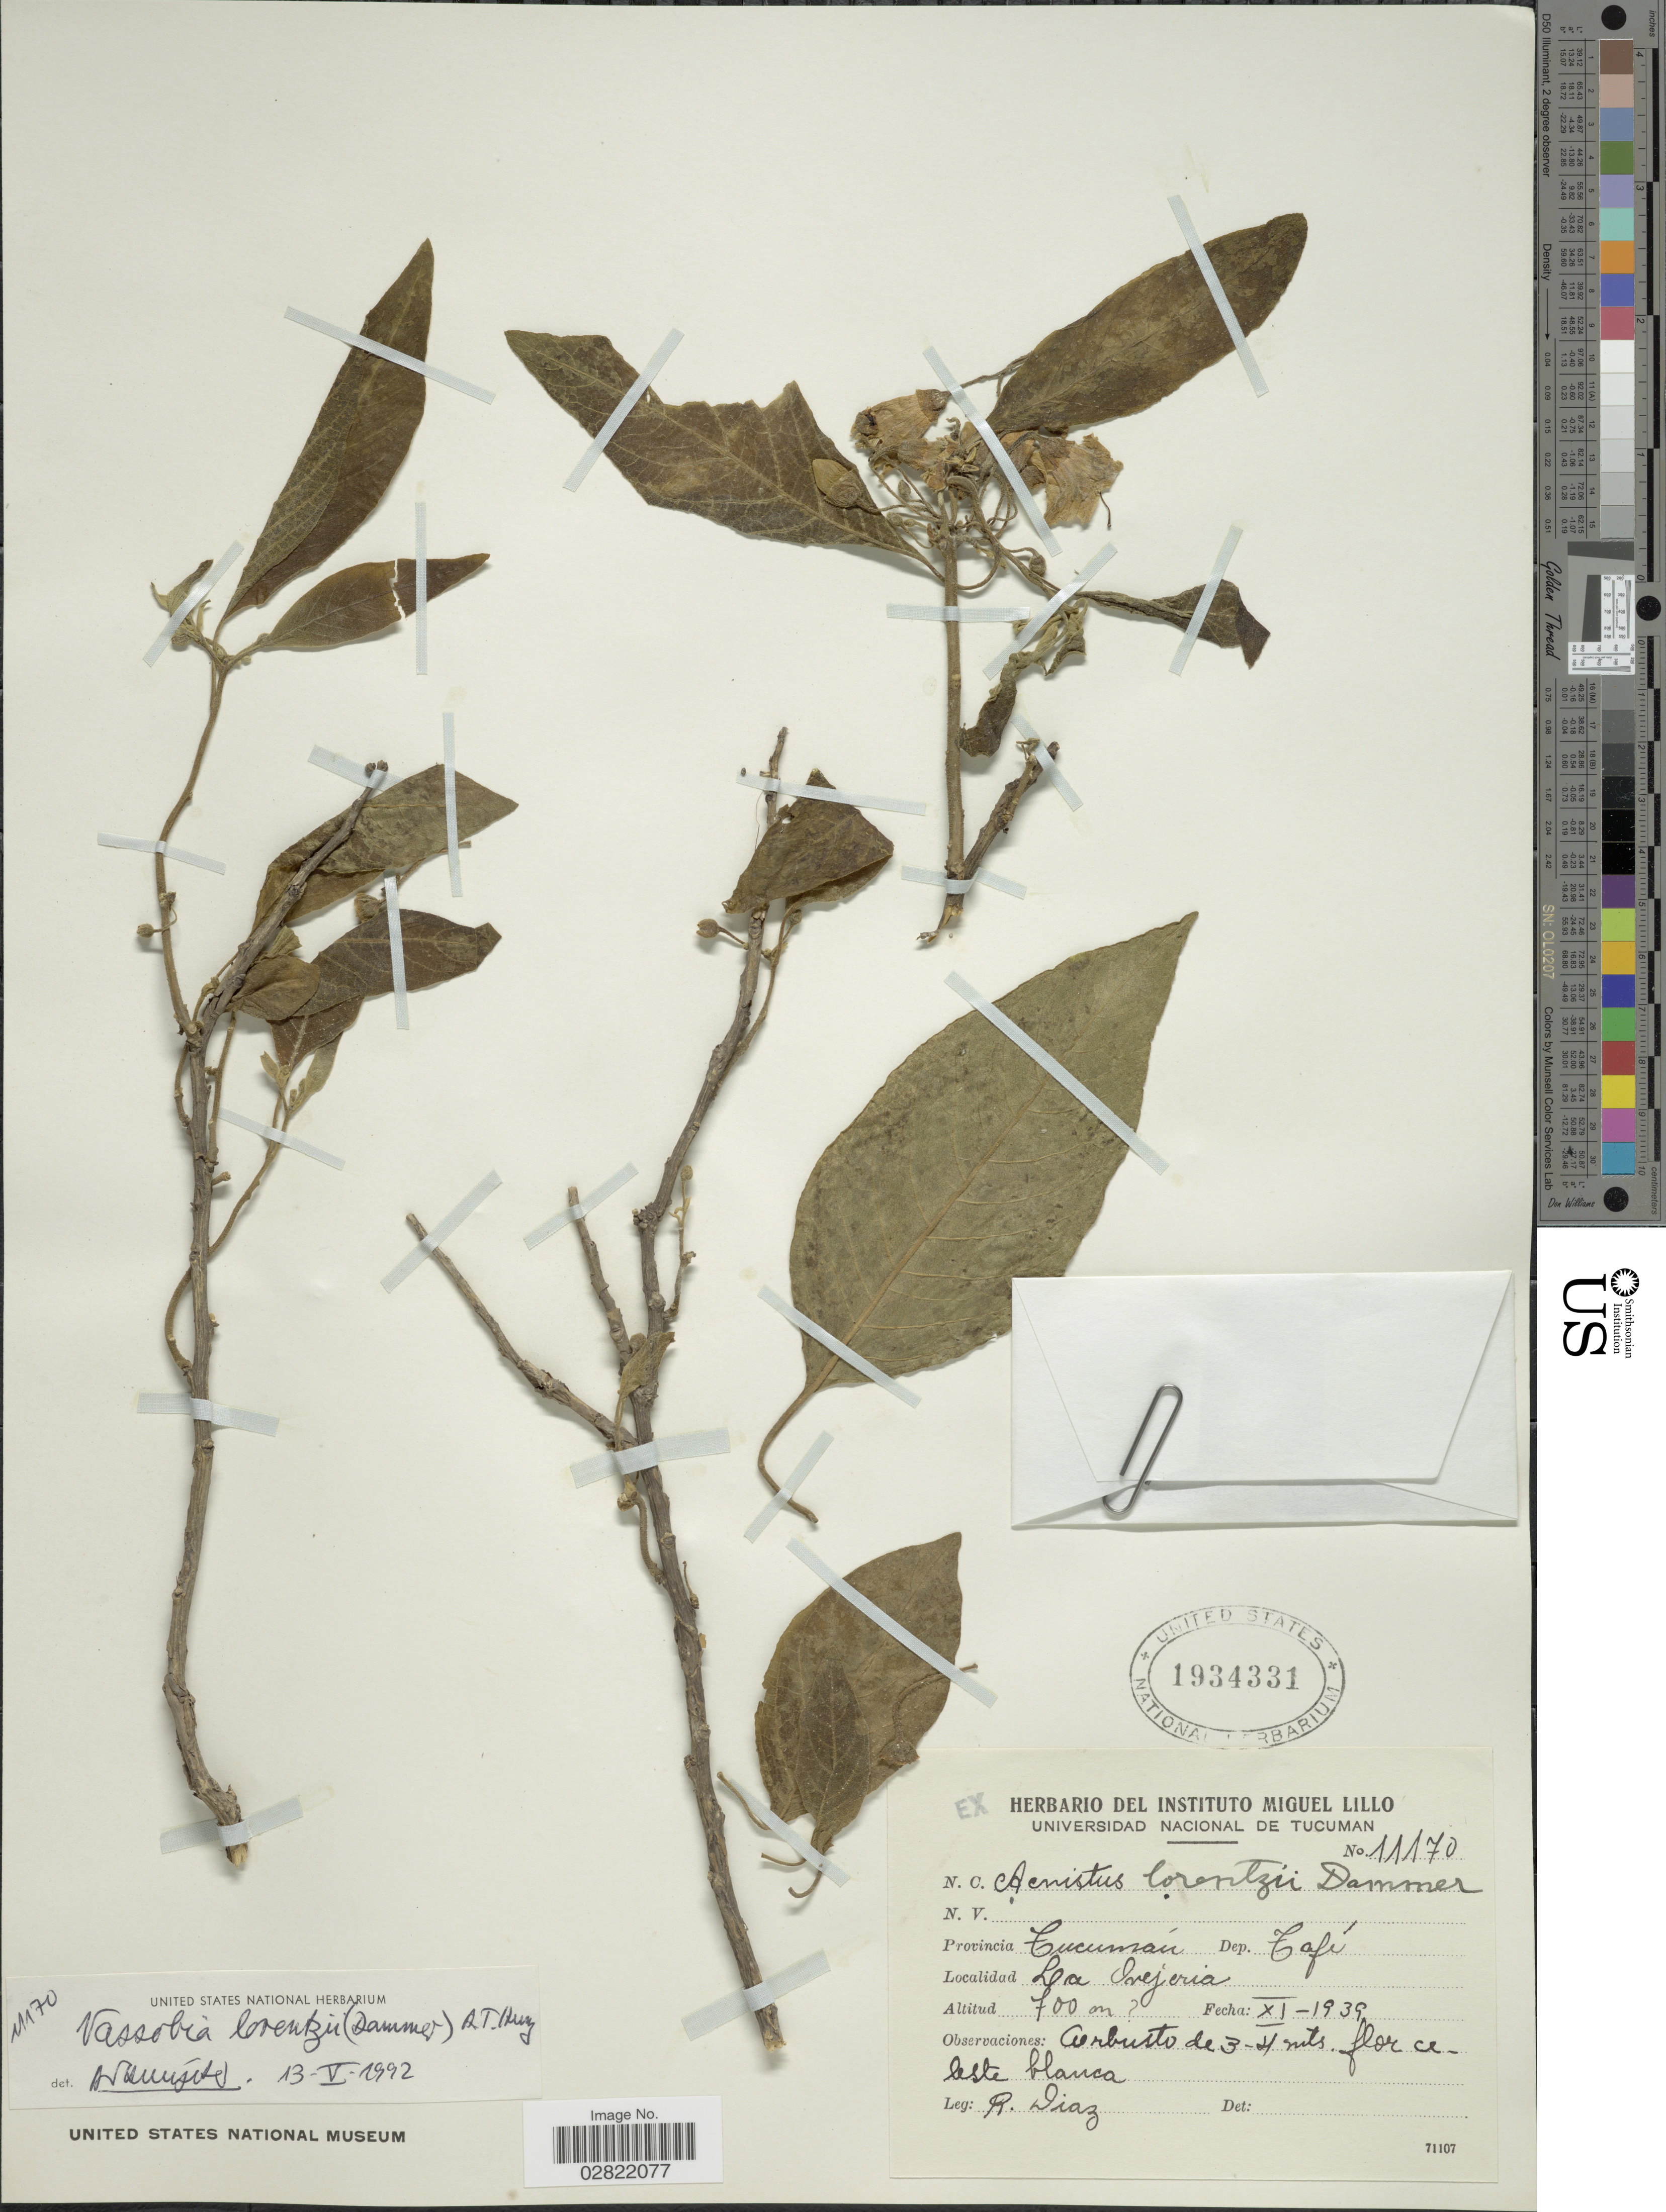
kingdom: Plantae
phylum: Tracheophyta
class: Magnoliopsida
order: Solanales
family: Solanaceae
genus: Vassobia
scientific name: Vassobia lorentzii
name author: (Dammer) Hunz.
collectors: R. Diaz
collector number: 11170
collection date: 1939-11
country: Argentina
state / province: Tucuman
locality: Provincia Tucumán, Dep. Tafí, La Orejeria.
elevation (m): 700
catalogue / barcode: US 1934331